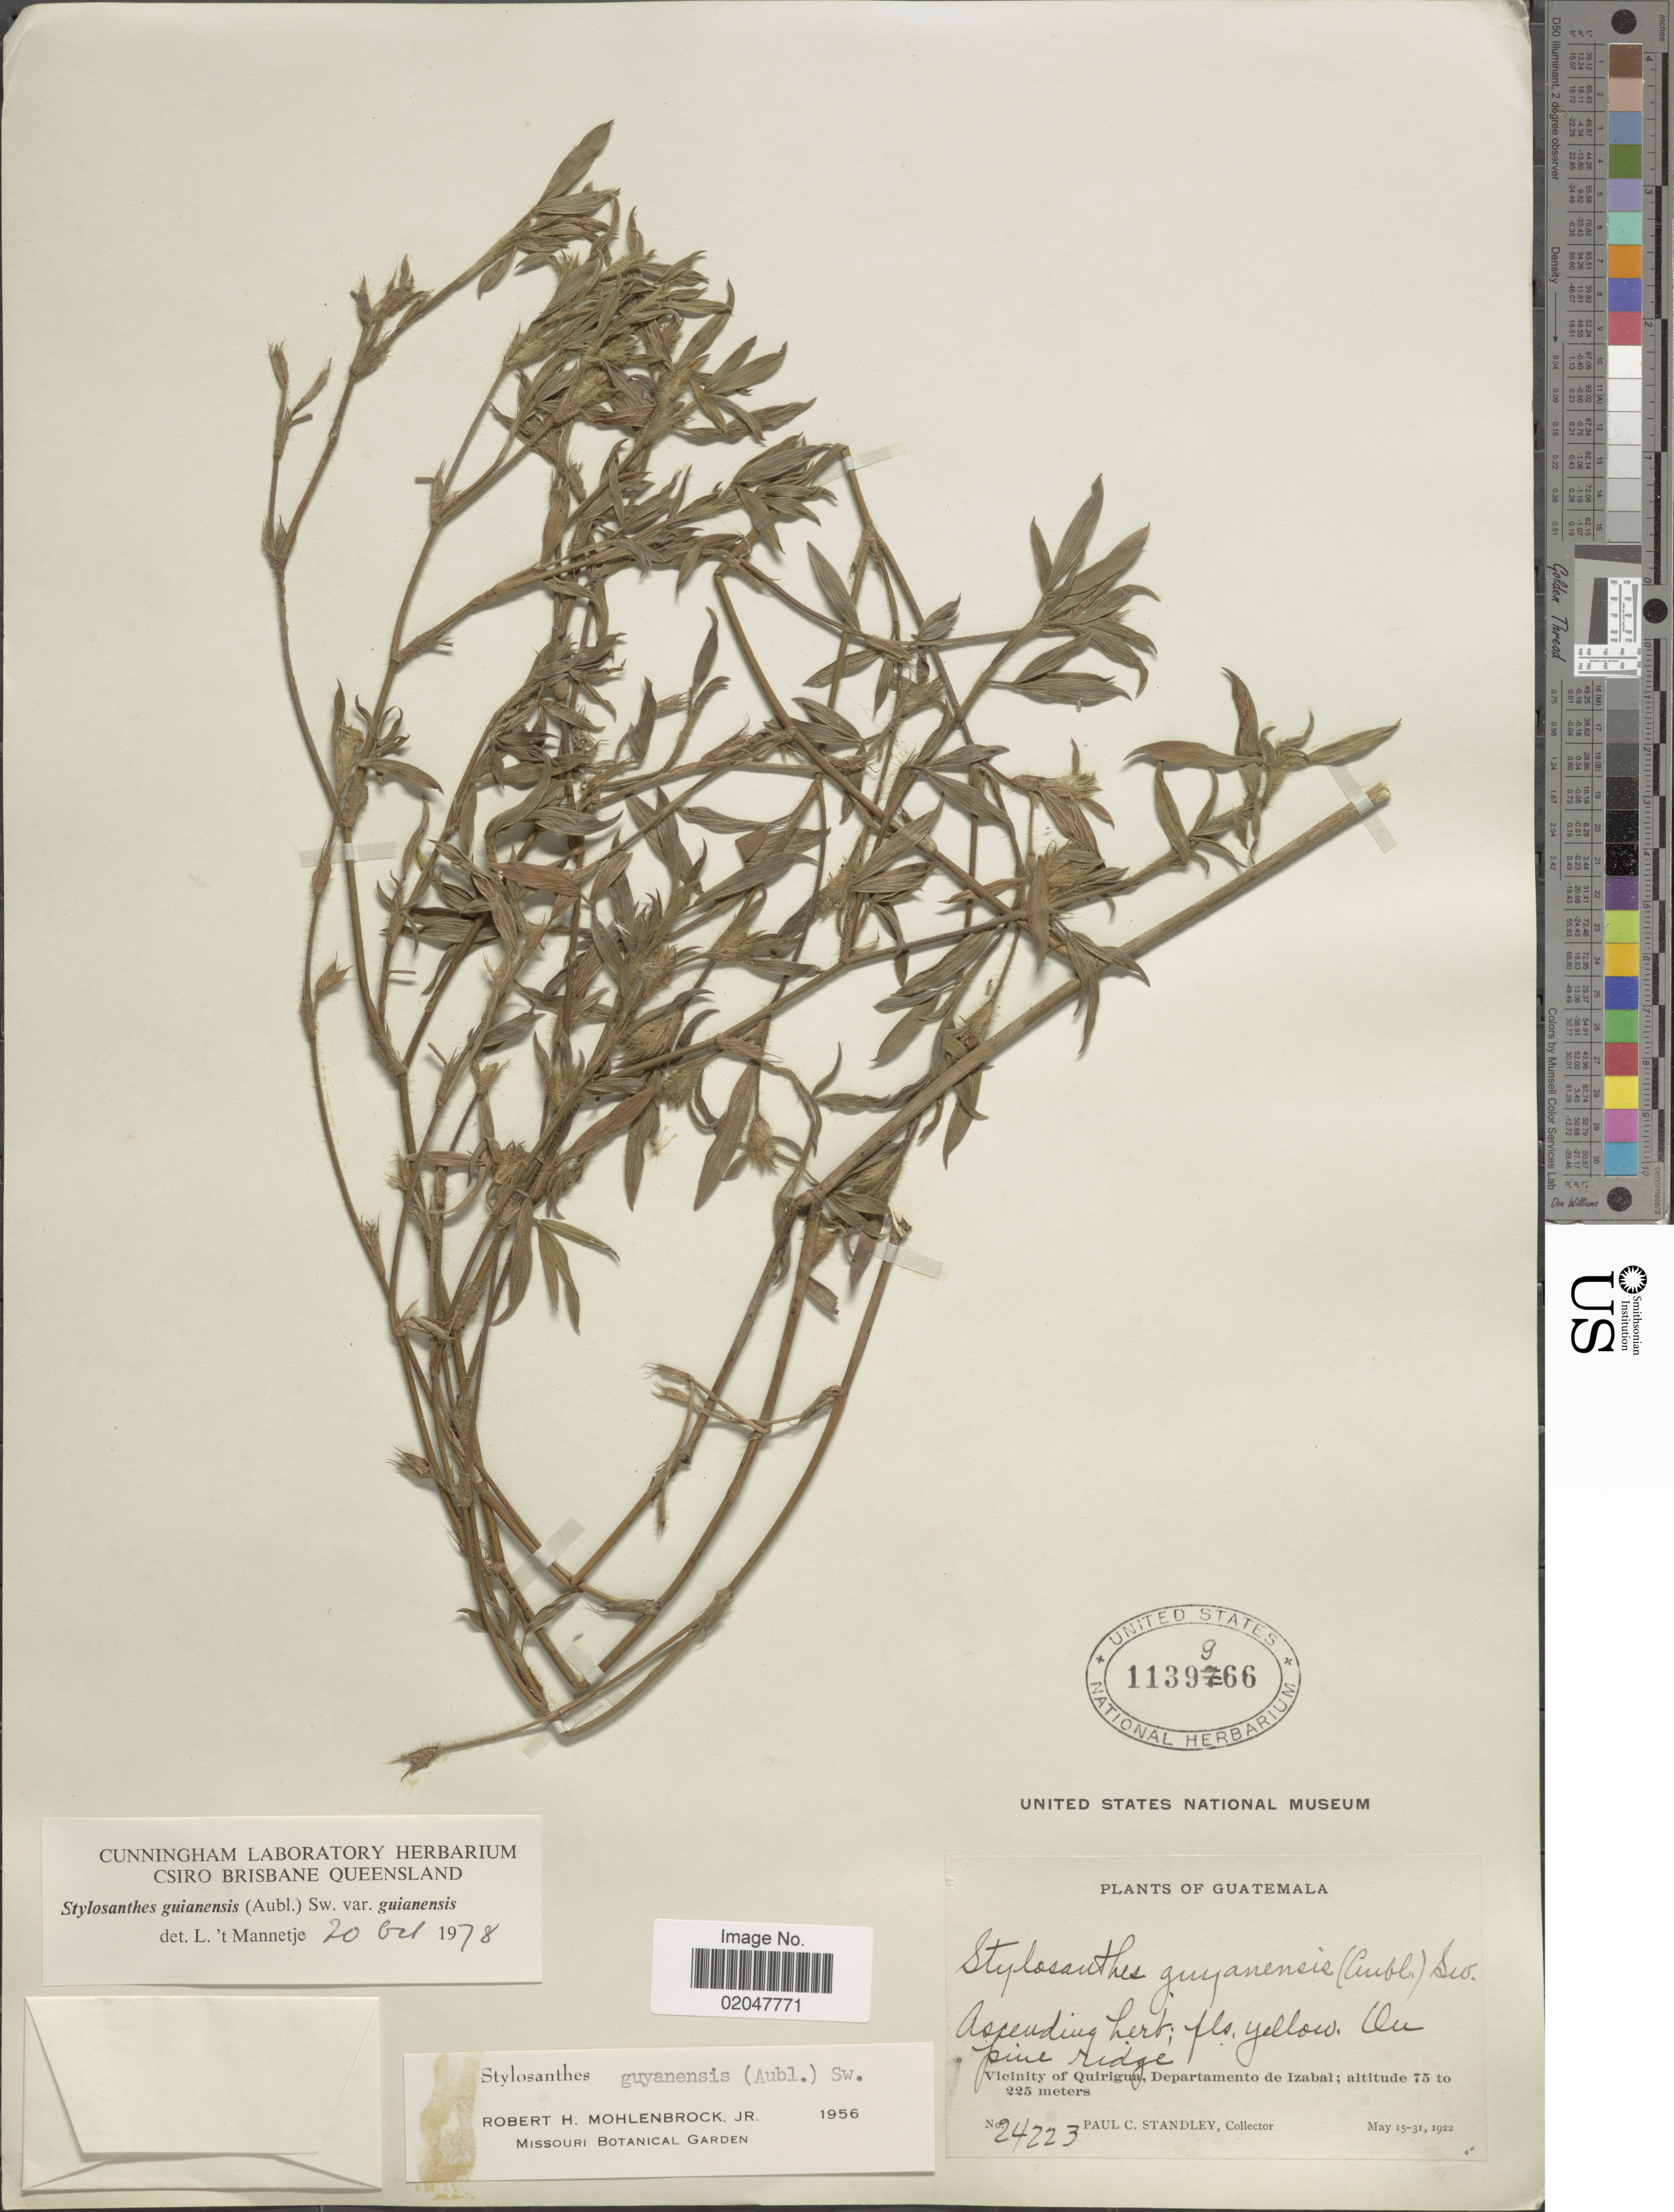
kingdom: Plantae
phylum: Tracheophyta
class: Magnoliopsida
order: Fabales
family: Fabaceae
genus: Stylosanthes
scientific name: Stylosanthes guianensis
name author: (Aubl.) Sw.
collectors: P. C. Standley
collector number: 24223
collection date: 1922-05-15/1922-05-31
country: Guatemala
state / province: Izabal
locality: Vicinity of Quirigua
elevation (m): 75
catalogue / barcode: US 1139966